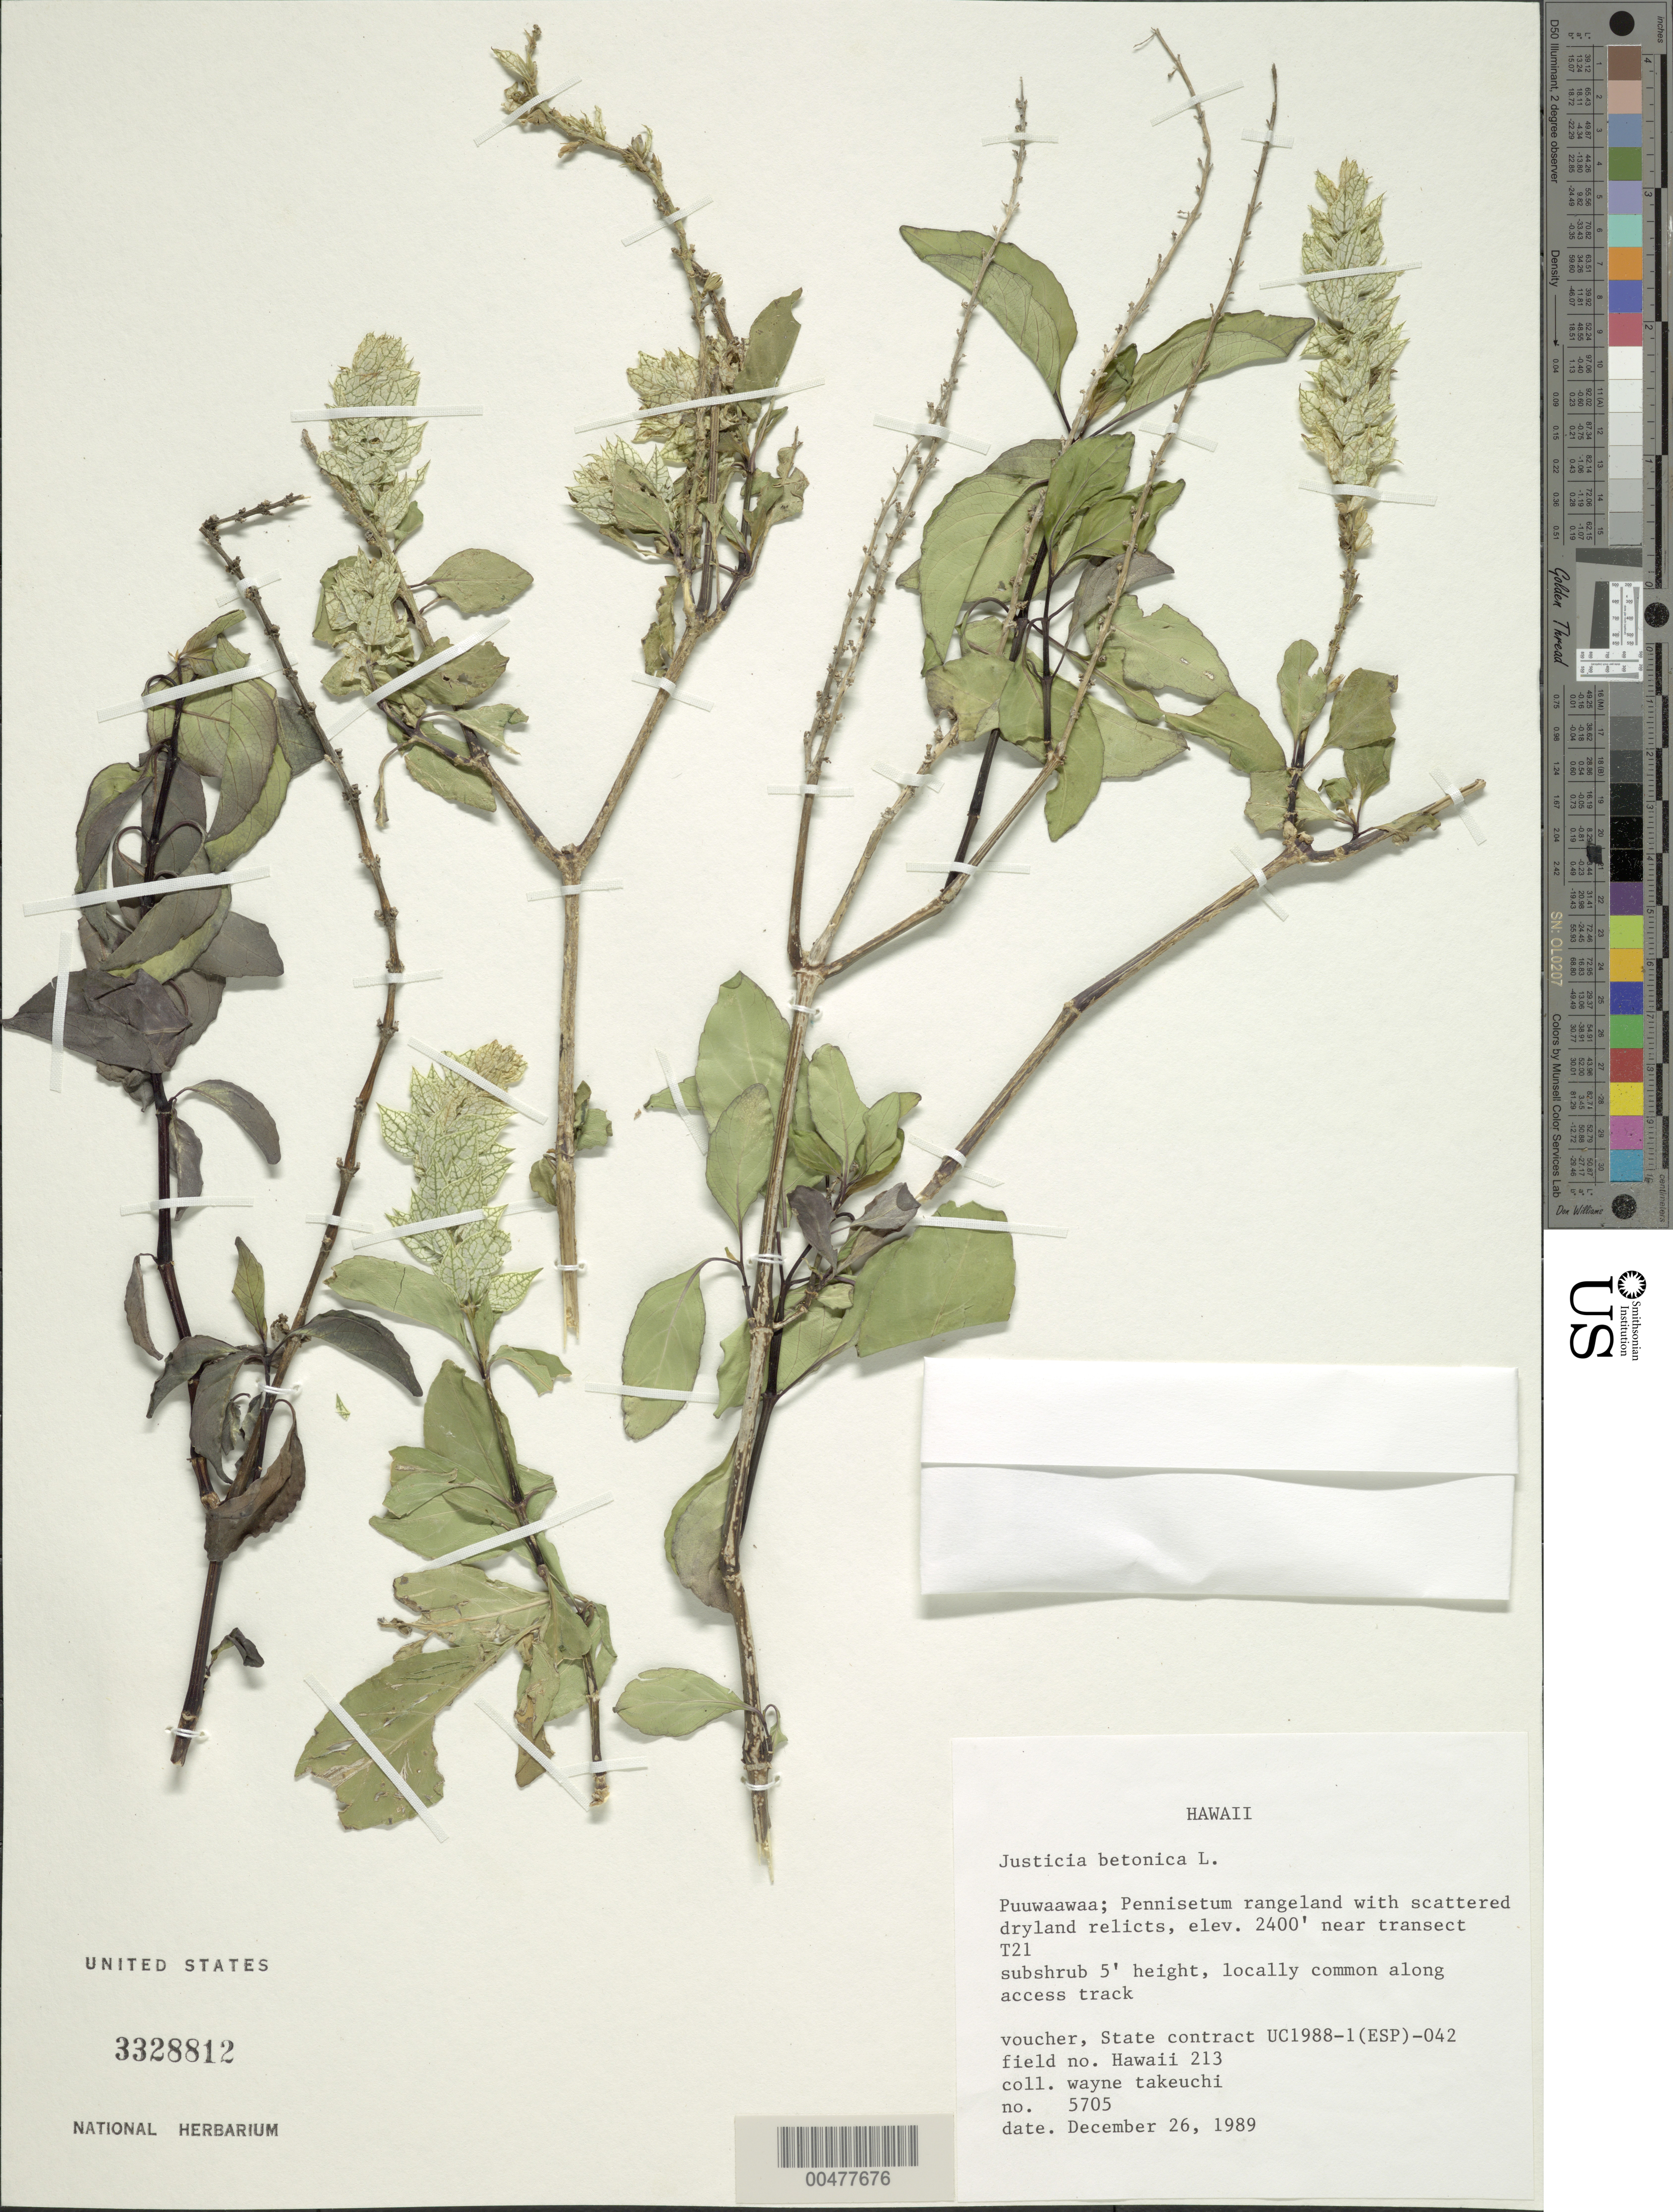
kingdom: Plantae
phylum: Tracheophyta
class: Magnoliopsida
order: Lamiales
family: Acanthaceae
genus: Justicia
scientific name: Justicia betonica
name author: L.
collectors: W. N. Takeuchi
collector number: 5705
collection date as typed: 26 Dec 1989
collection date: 1989-12-26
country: United States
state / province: Hawaii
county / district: Hawaii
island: Hawaii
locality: Puuwaawaa, near transect T21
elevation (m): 732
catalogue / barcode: US 3328812